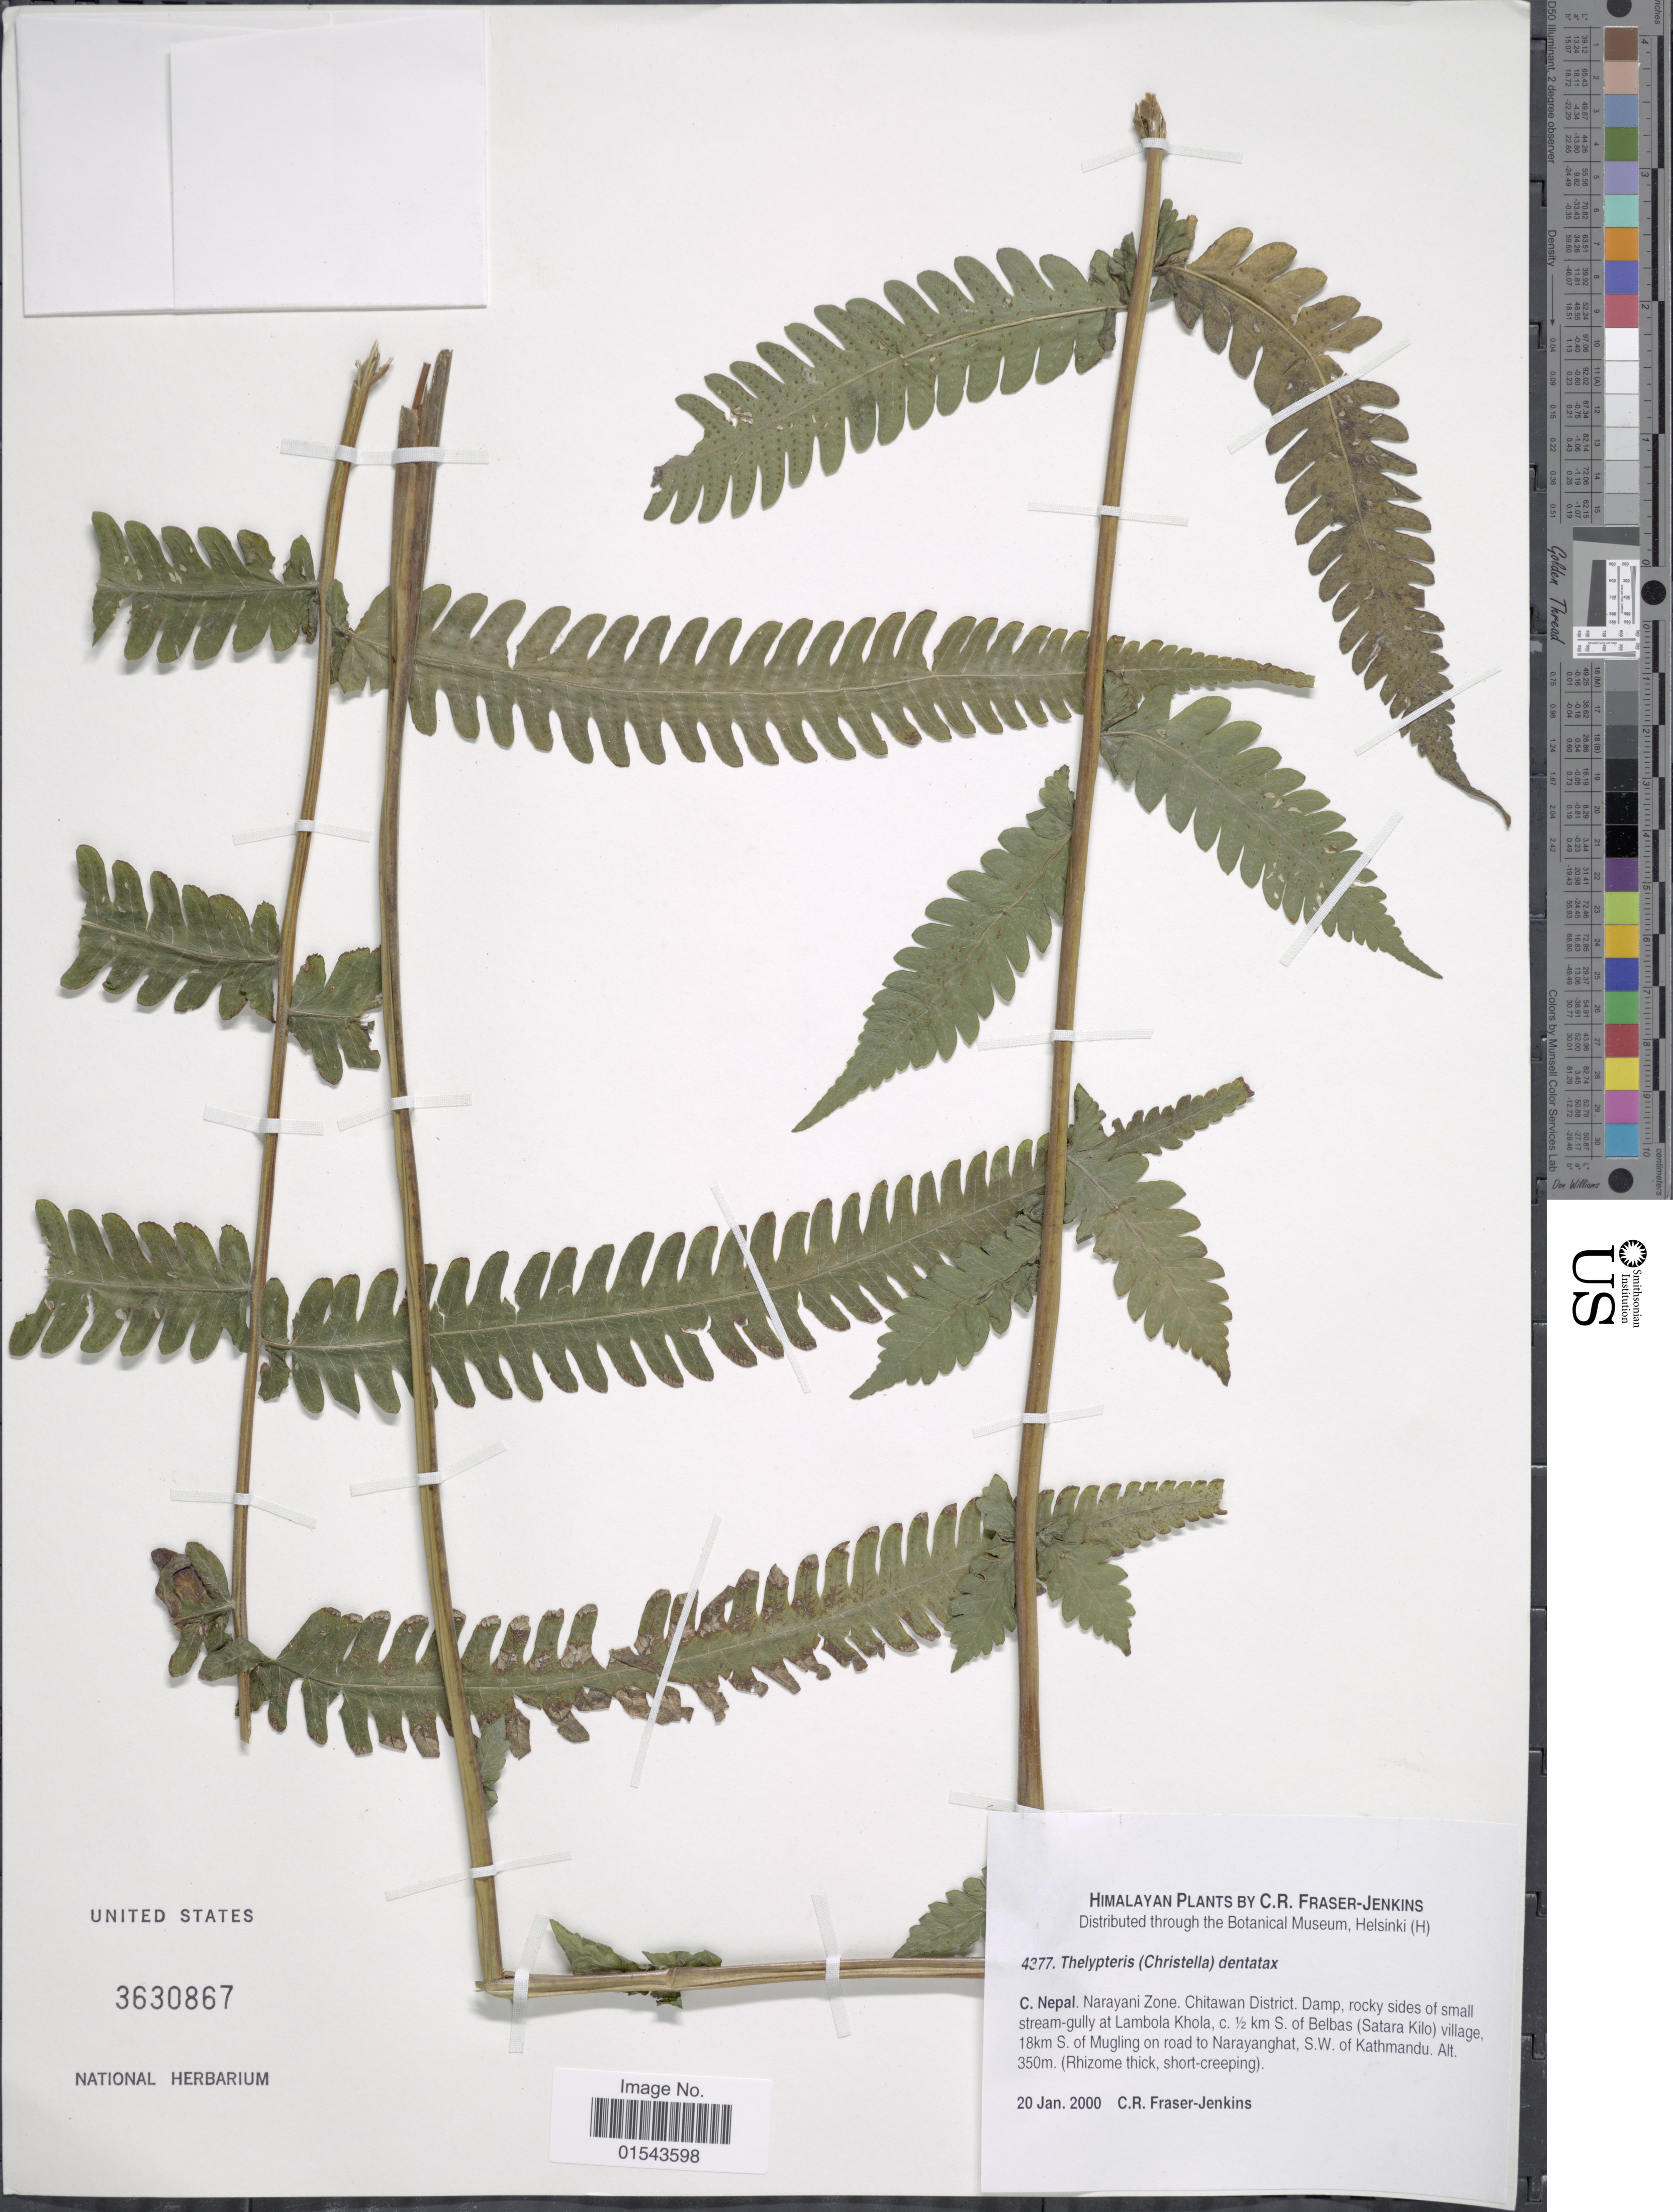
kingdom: Plantae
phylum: Tracheophyta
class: Polypodiopsida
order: Polypodiales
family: Thelypteridaceae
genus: Christella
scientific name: Christella dentata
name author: (Forssk.) Brownsey & Jermy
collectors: C. R. Fraser-Jenkins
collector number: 4277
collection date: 2000-01-20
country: Nepal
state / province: Narayani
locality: Himalaya, C. Nepal. Narayani Zone. Chitawan District, at Lambola Khola, c. 2½ km S. of Belbas (Satara Kilo) village 18km S. of Mugling on road to Narayanghat, S. W. Kathmandu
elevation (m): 350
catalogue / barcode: US 3630867